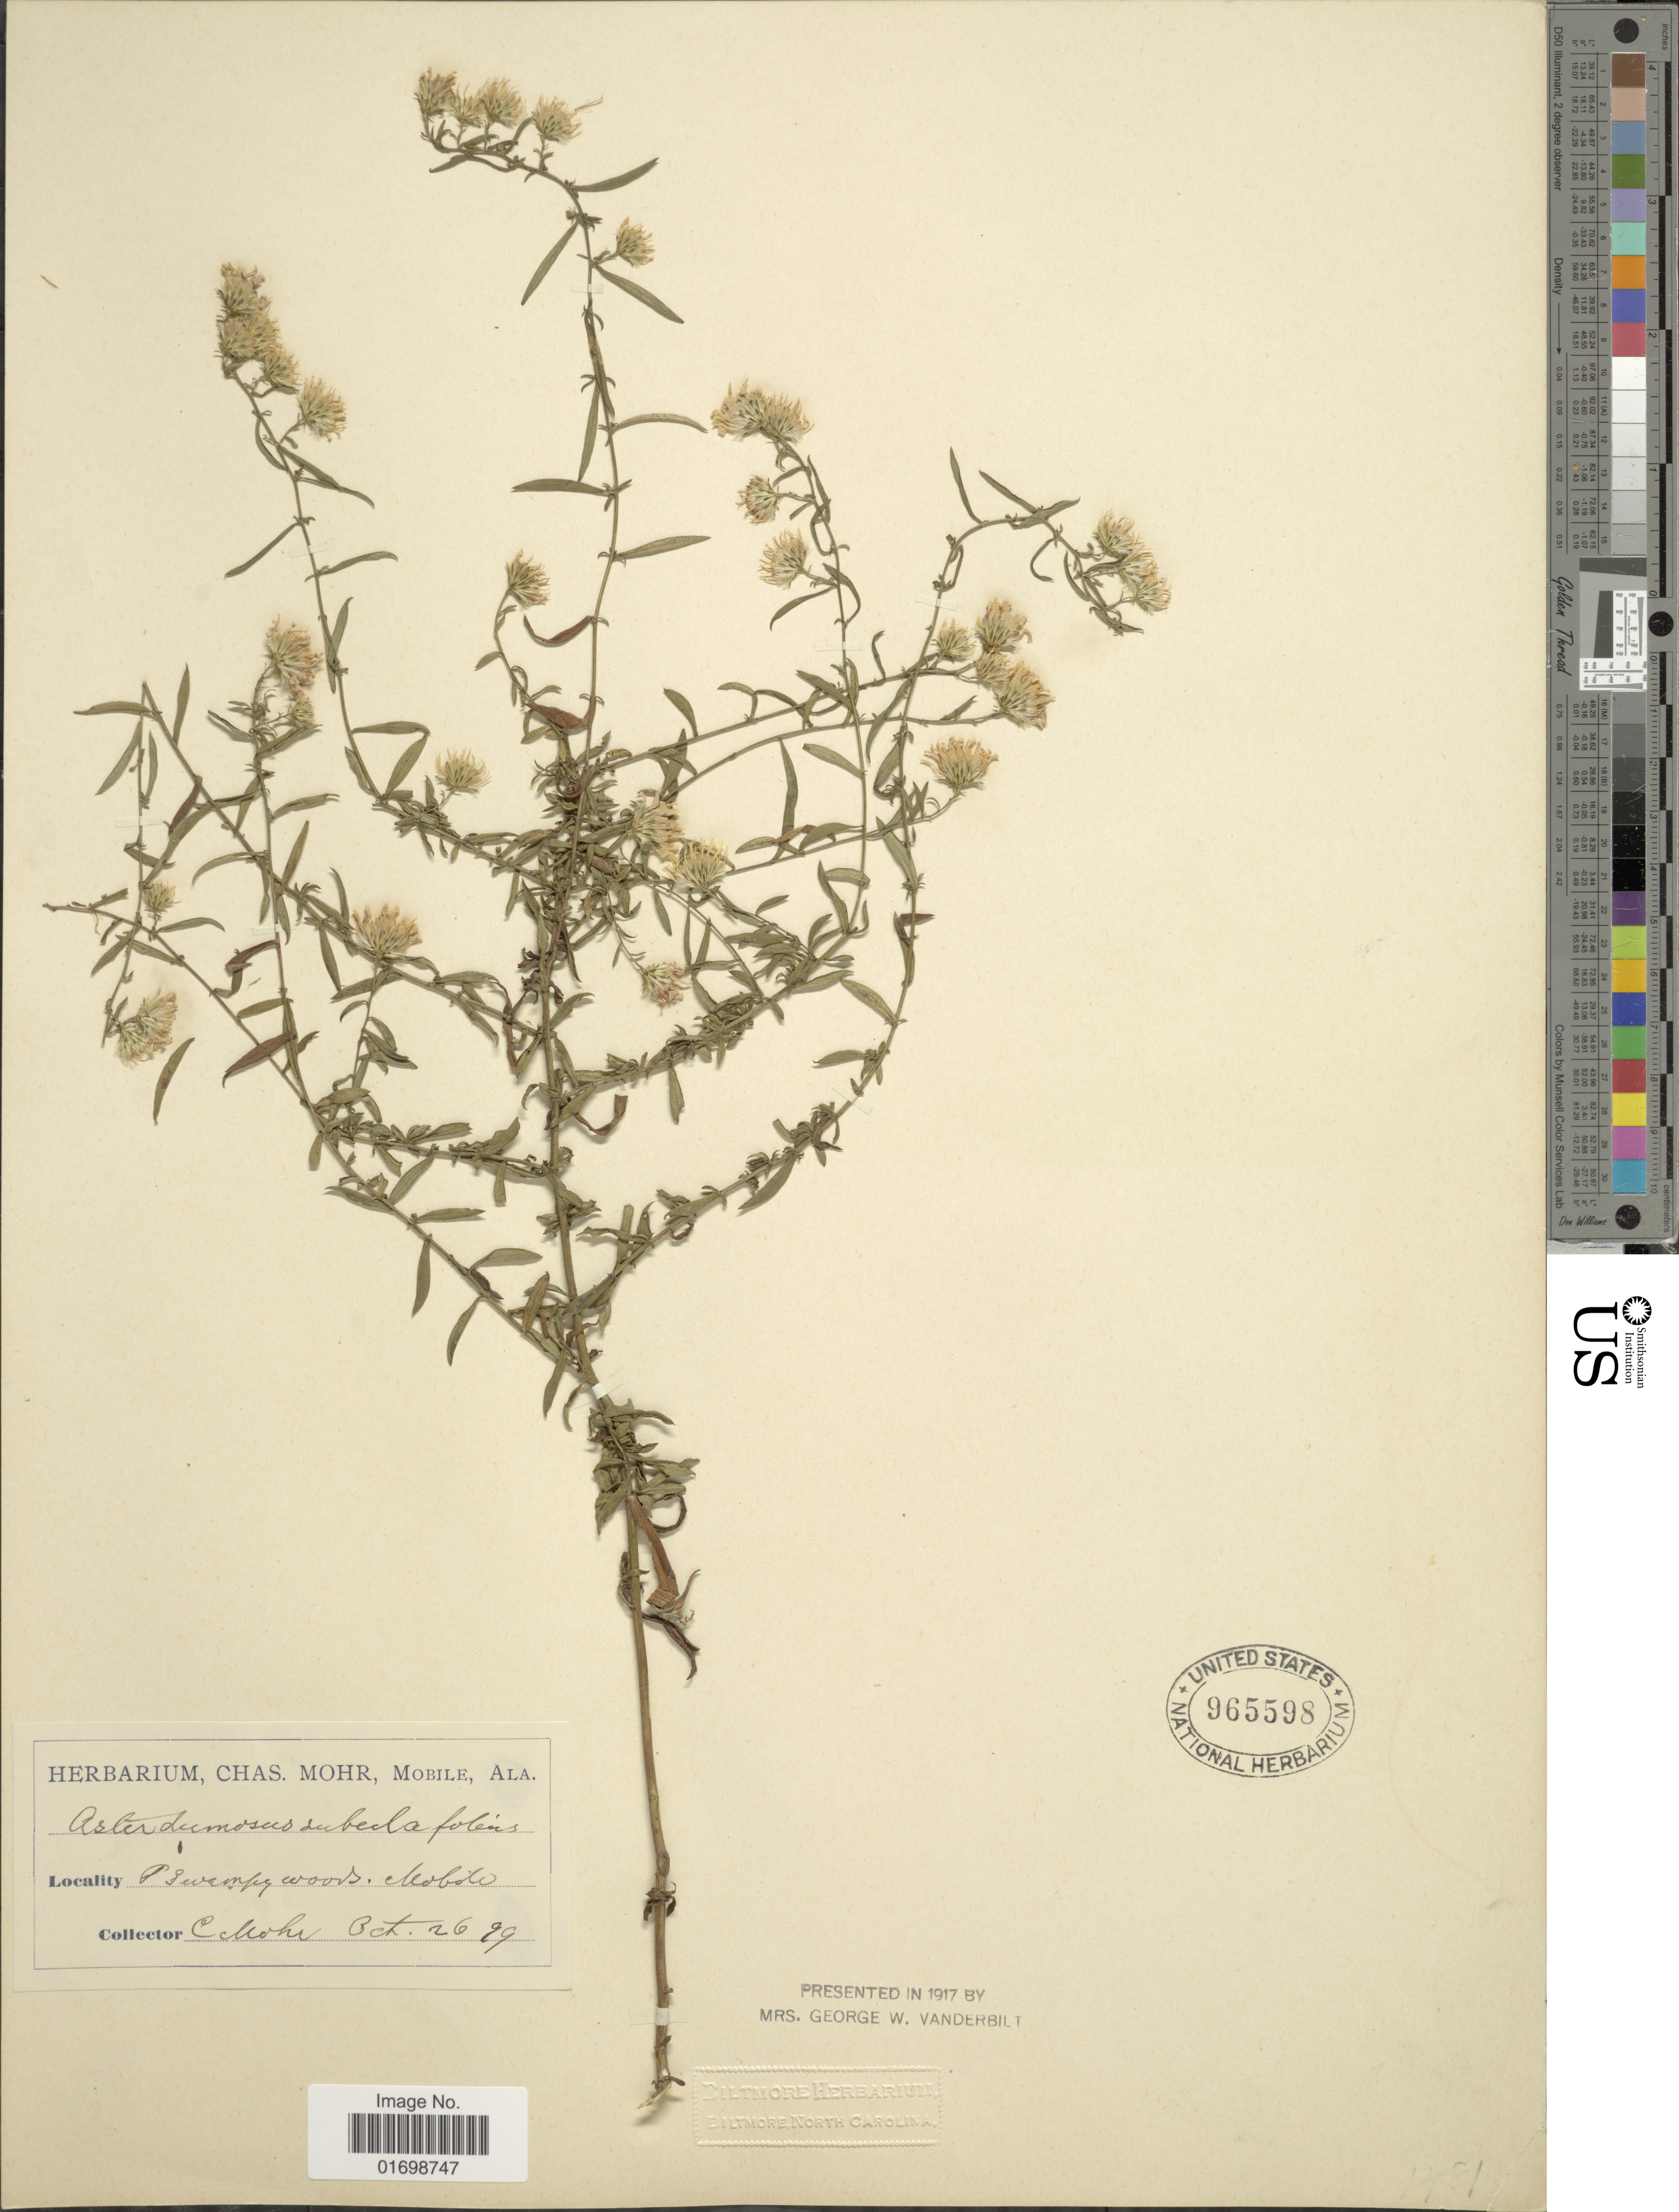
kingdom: Plantae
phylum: Tracheophyta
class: Magnoliopsida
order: Asterales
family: Asteraceae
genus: Symphyotrichum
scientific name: Symphyotrichum dumosum var. subulifolium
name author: (Torr. & A. Gray) G.L. Nesom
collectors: Mohr, C. T. (herbarium)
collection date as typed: Transcribed d/m/y: 26/10/29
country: United States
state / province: Alabama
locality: Swampy woods, Mobile.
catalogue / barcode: US 965598